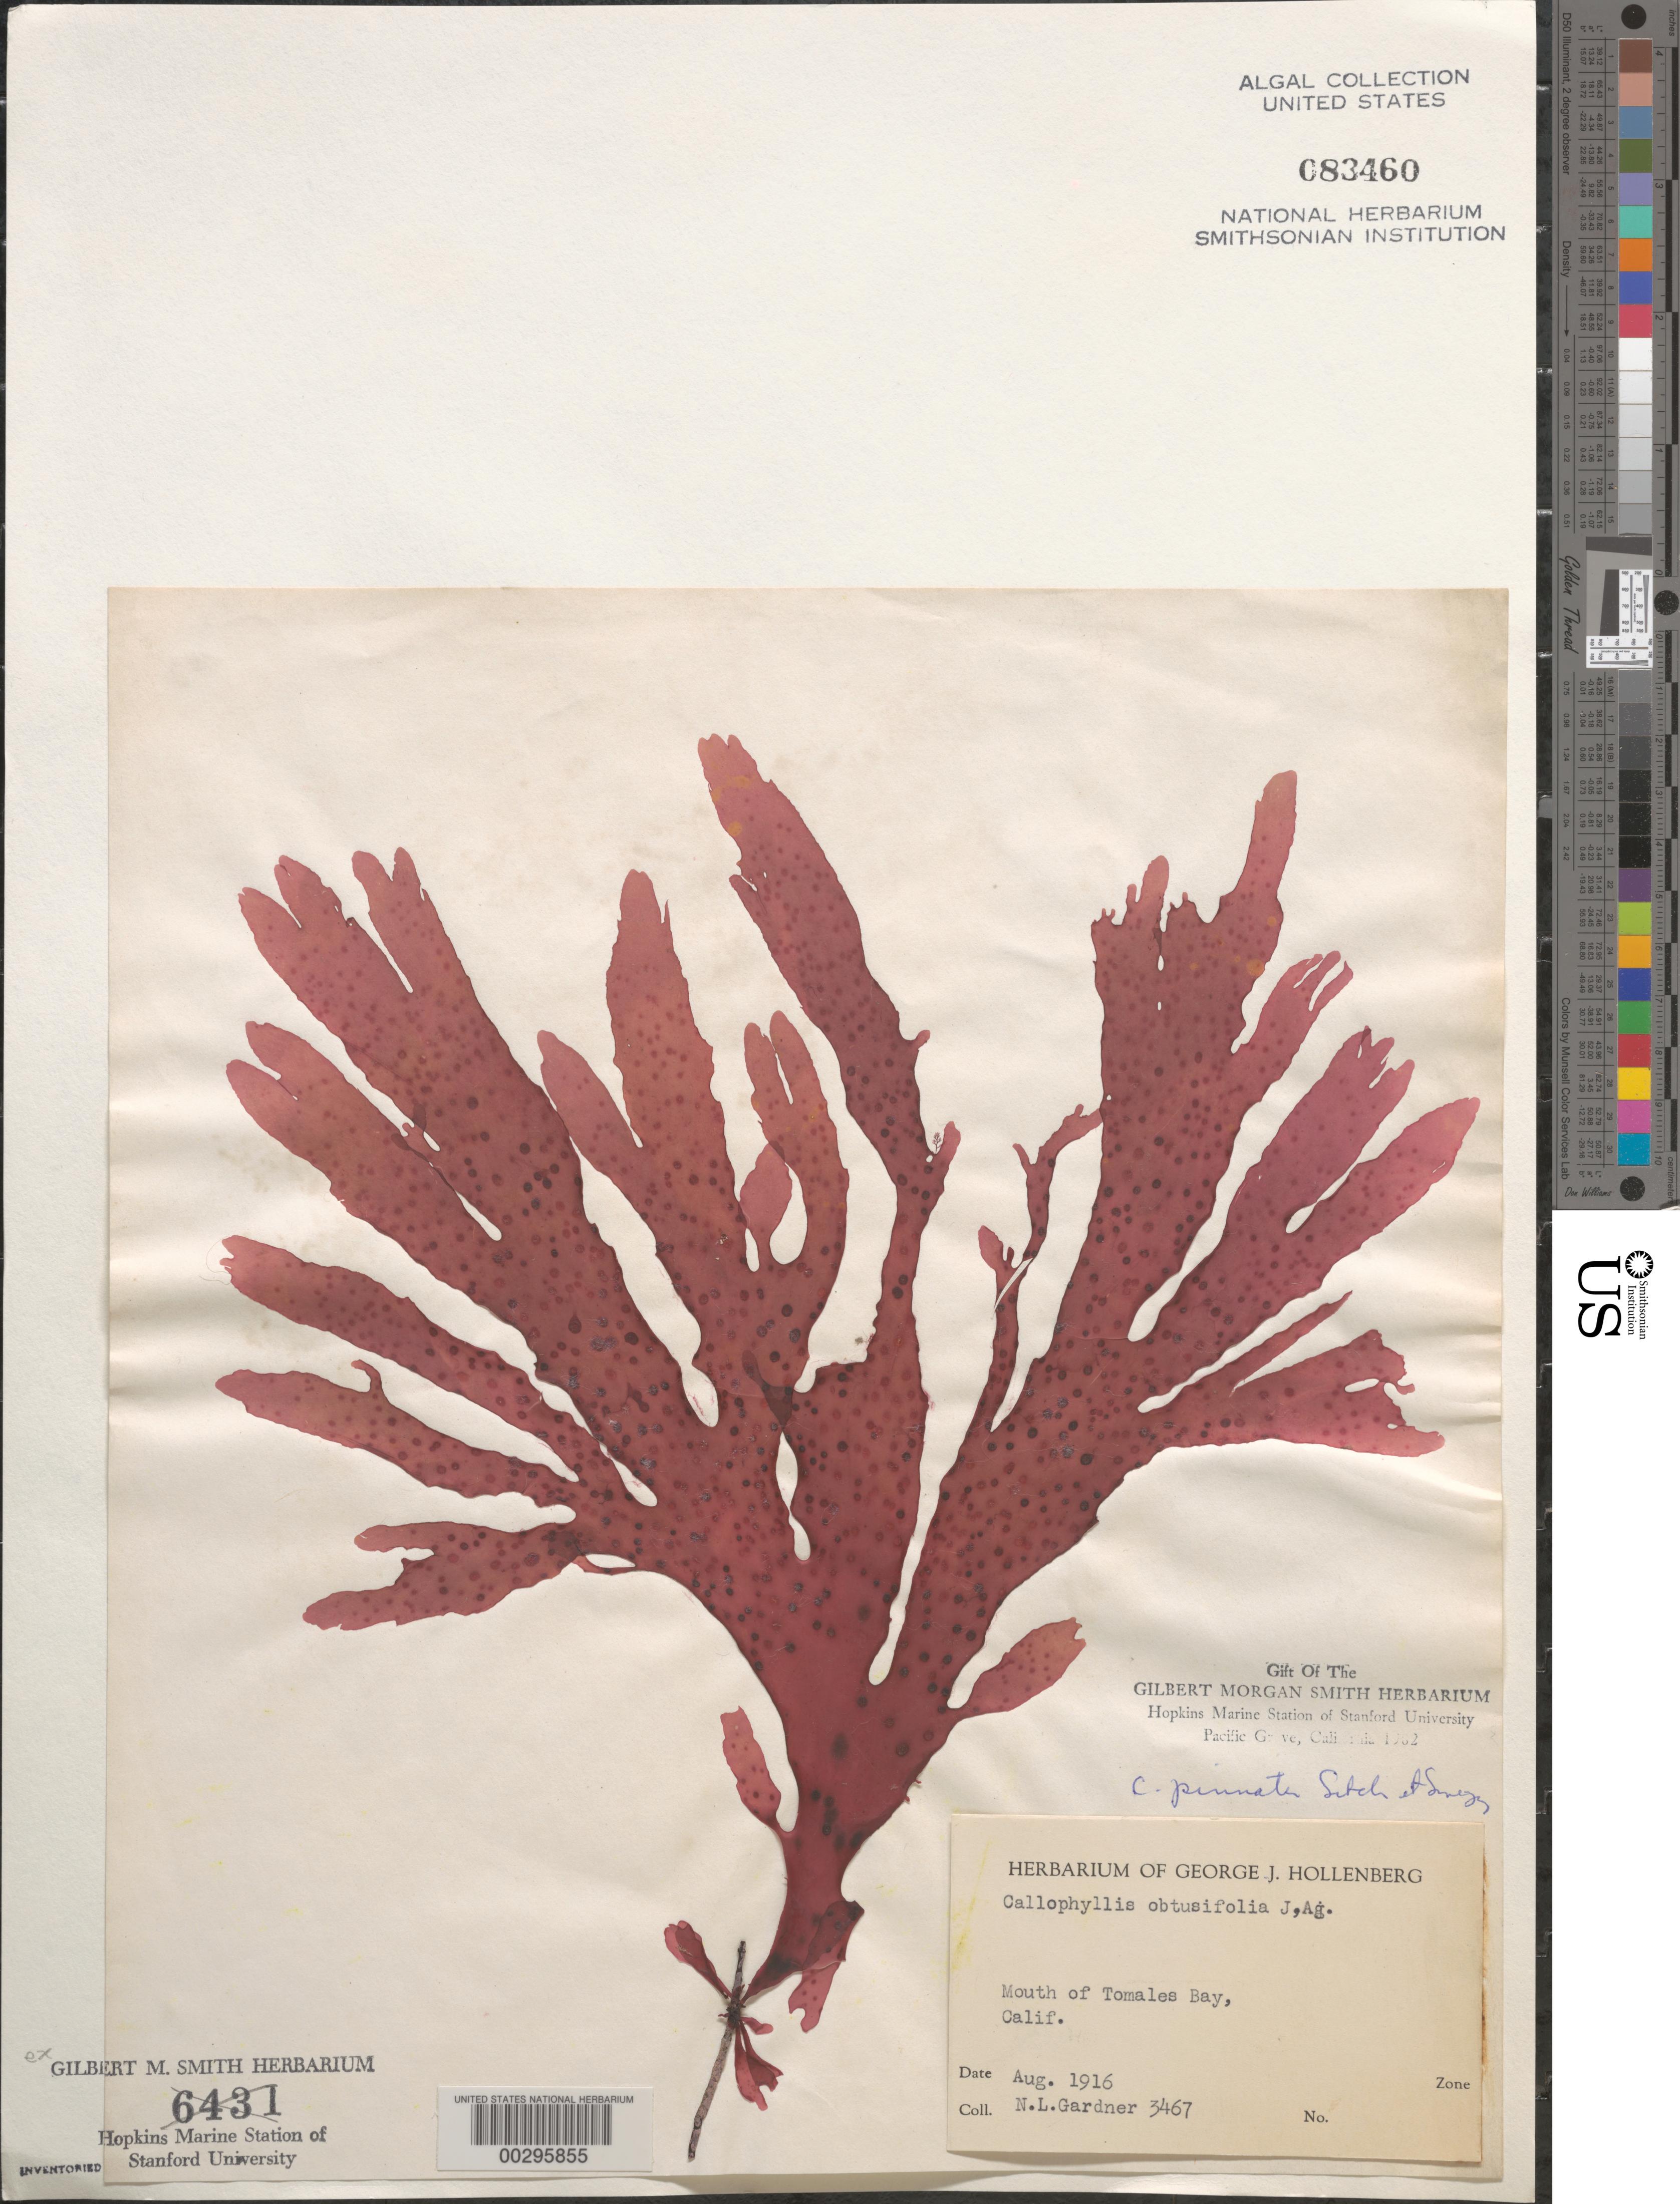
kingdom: Plantae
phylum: Rhodophyta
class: Florideophyceae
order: Gigartinales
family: Kallymeniaceae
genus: Callophyllis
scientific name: Callophyllis pinnata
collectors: N. Gardner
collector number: NLG 3467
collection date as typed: Aug 1916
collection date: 1916-08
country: United States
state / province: California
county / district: Marin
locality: Tomales Bay mouth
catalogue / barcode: US 83460